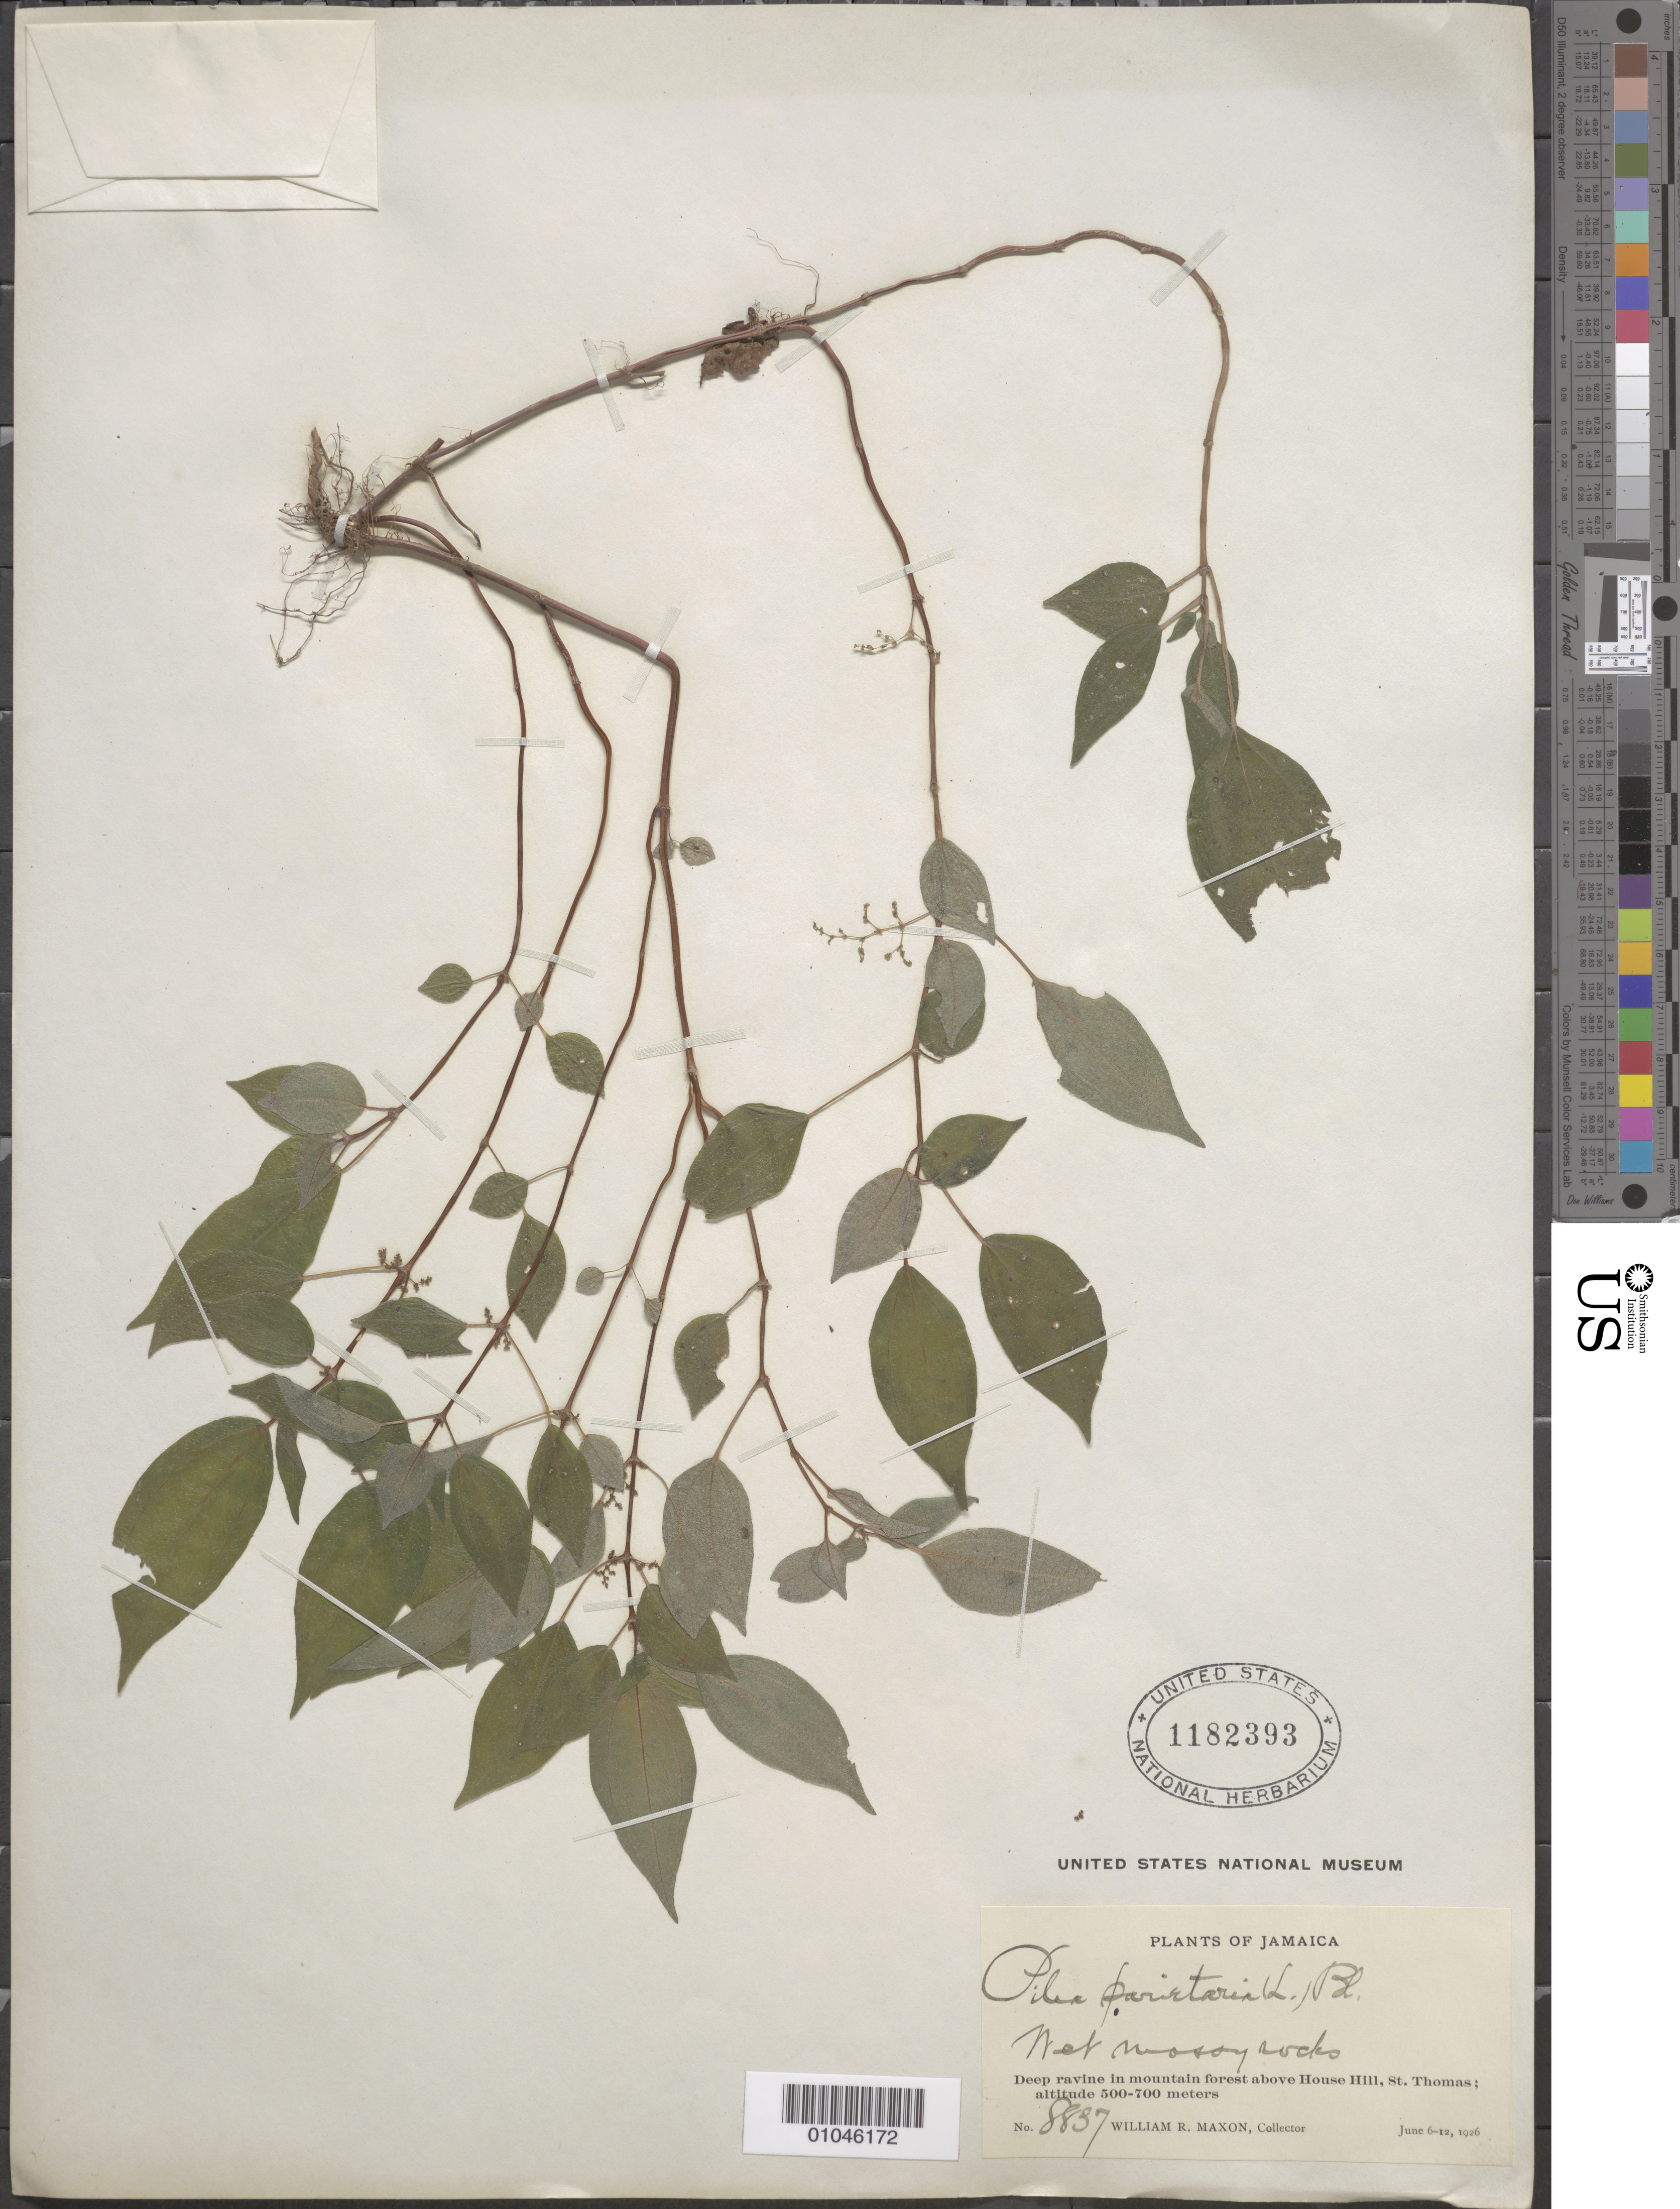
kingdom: Plantae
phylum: Tracheophyta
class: Magnoliopsida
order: Rosales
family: Urticaceae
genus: Pilea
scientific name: Pilea parietaria var. parietaria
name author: (L.) Blume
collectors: W. R. Maxon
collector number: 8837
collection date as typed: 06 Jun 1926 to 12 Jun 1926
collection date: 1926-06-06/1926-06-12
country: Jamaica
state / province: Saint Thomas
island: Jamaica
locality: Wet mossy rocks. Deep ravine in mountain forest House Hill, St. Thomas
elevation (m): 500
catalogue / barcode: US 1182393